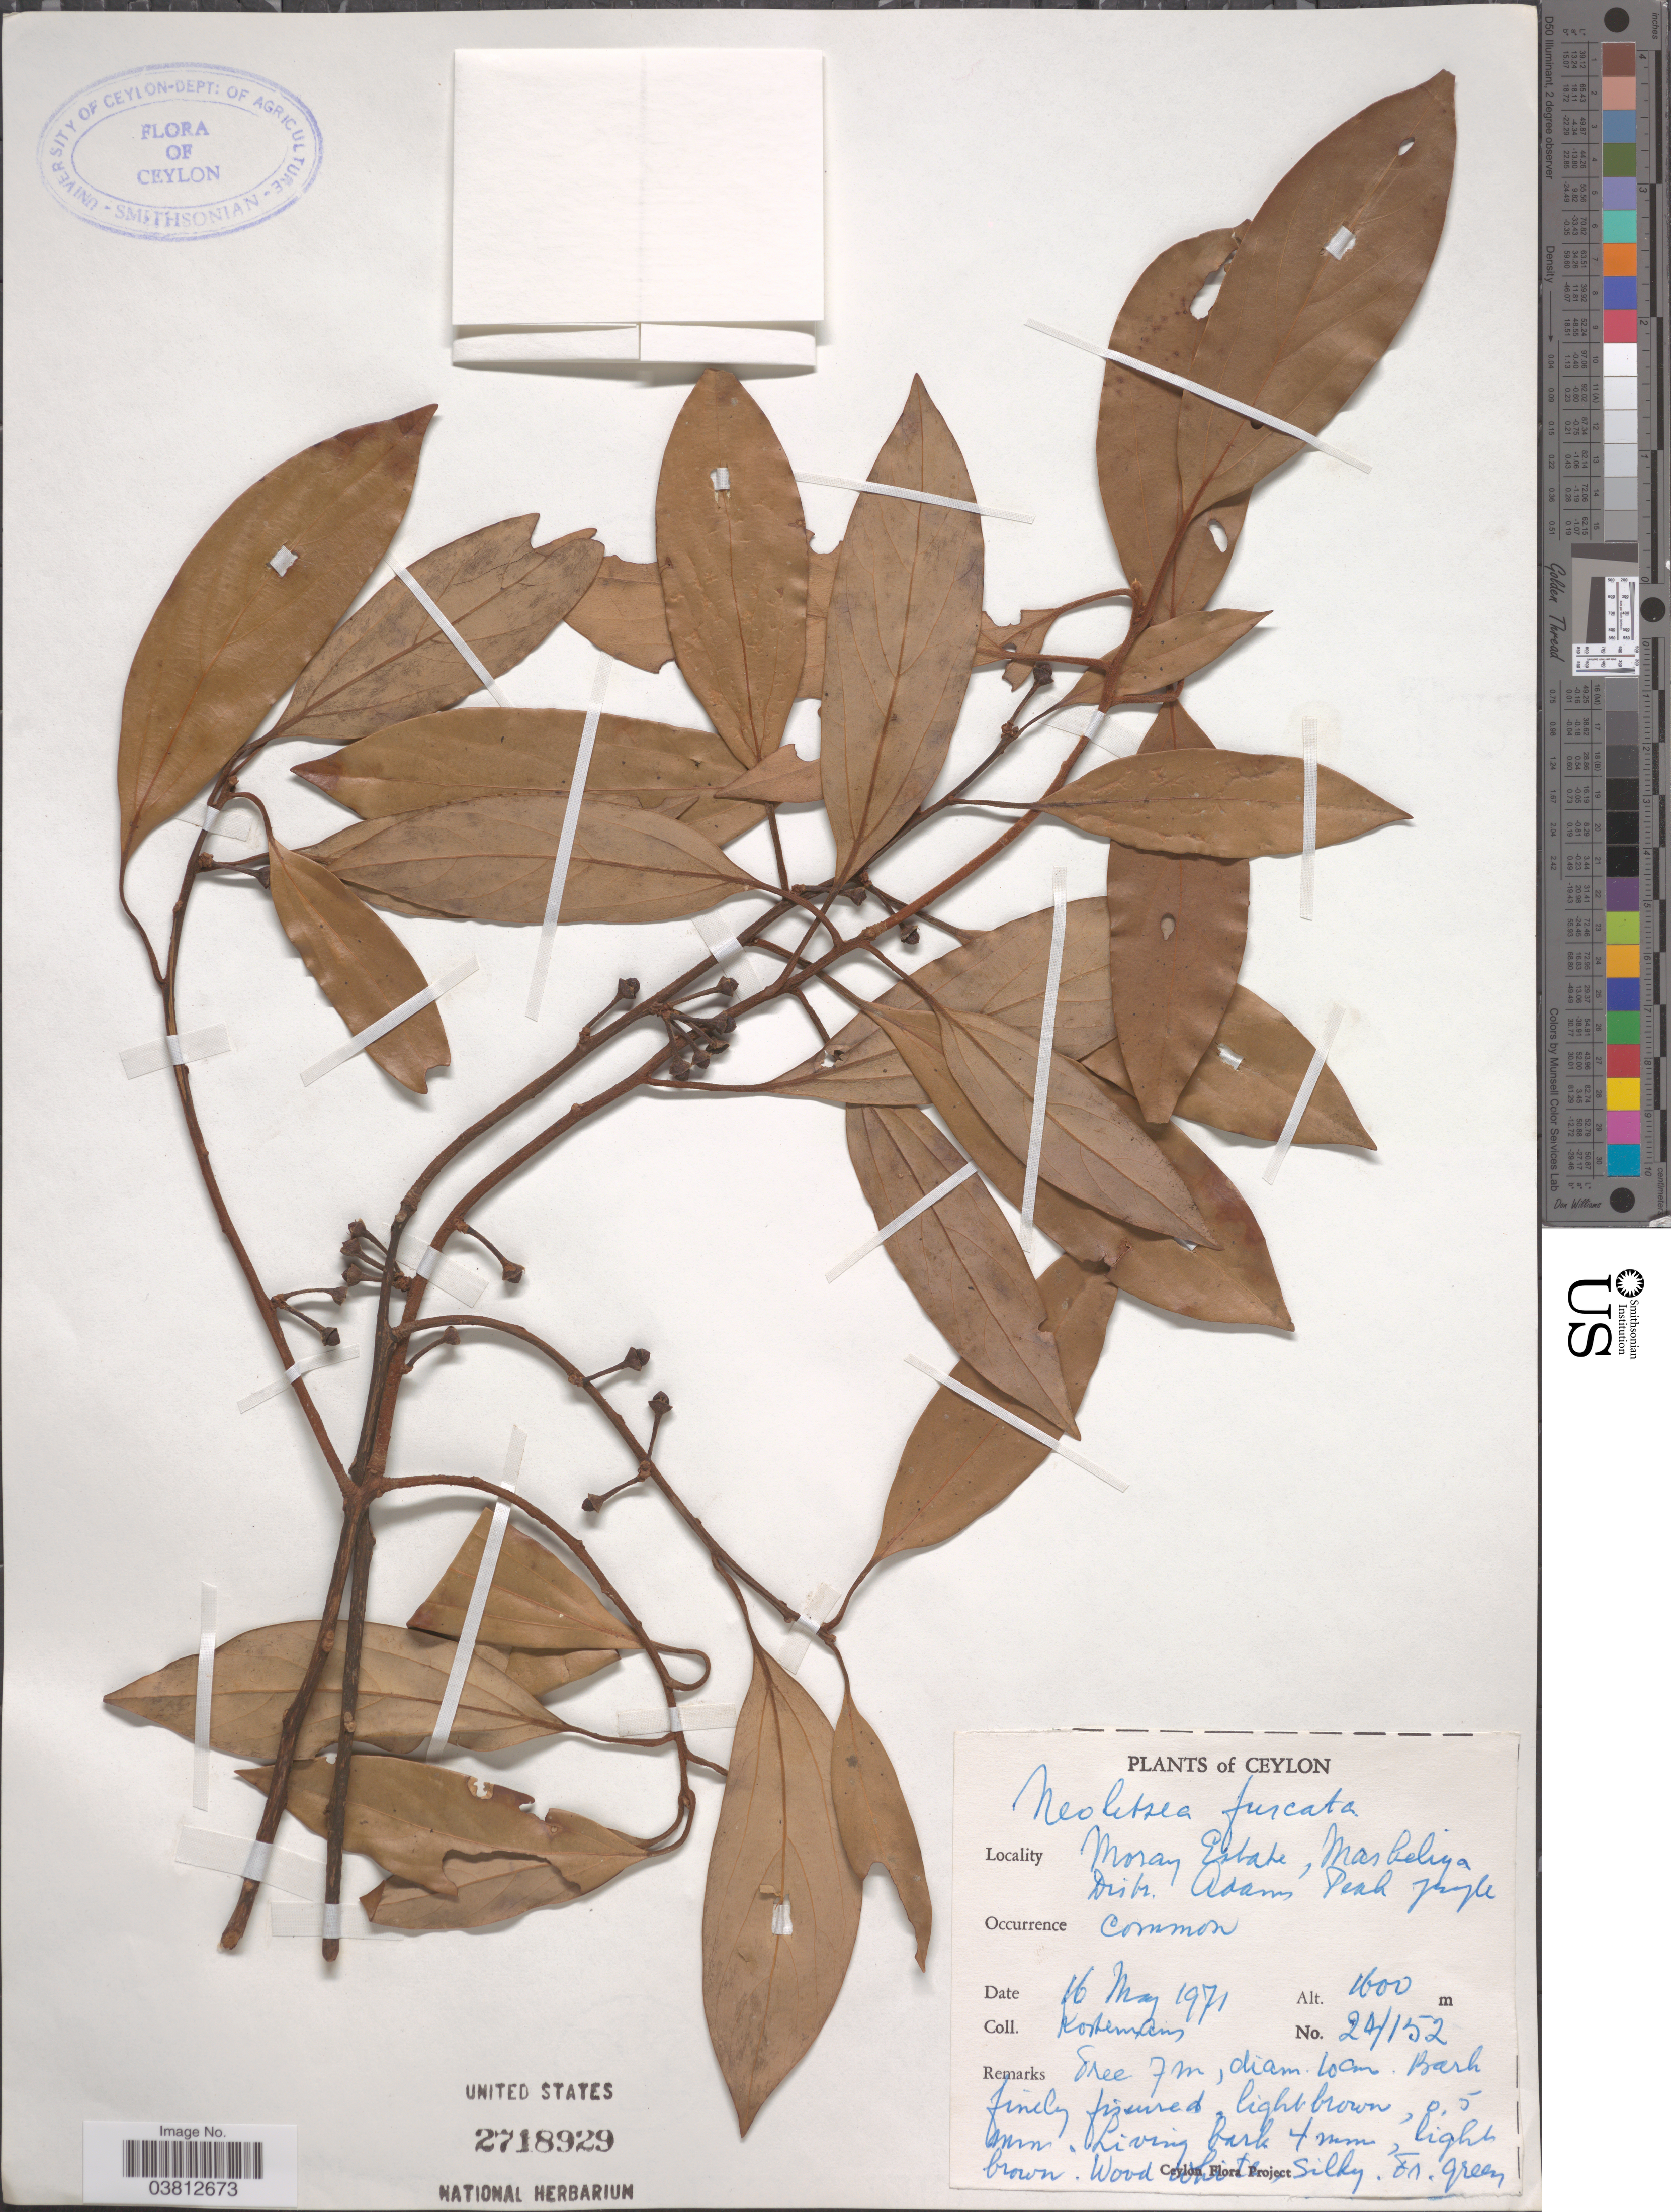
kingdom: Plantae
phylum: Tracheophyta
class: Magnoliopsida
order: Laurales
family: Lauraceae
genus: Neolitsea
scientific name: Neolitsea fuscata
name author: (Thwaites) Alston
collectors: Kostermans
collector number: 24152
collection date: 1971-05-16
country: Sri Lanka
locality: Ceylon. Moray Estate, Masbeliya Distr. Adams Peak jungle.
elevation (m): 1600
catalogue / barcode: US 2718929